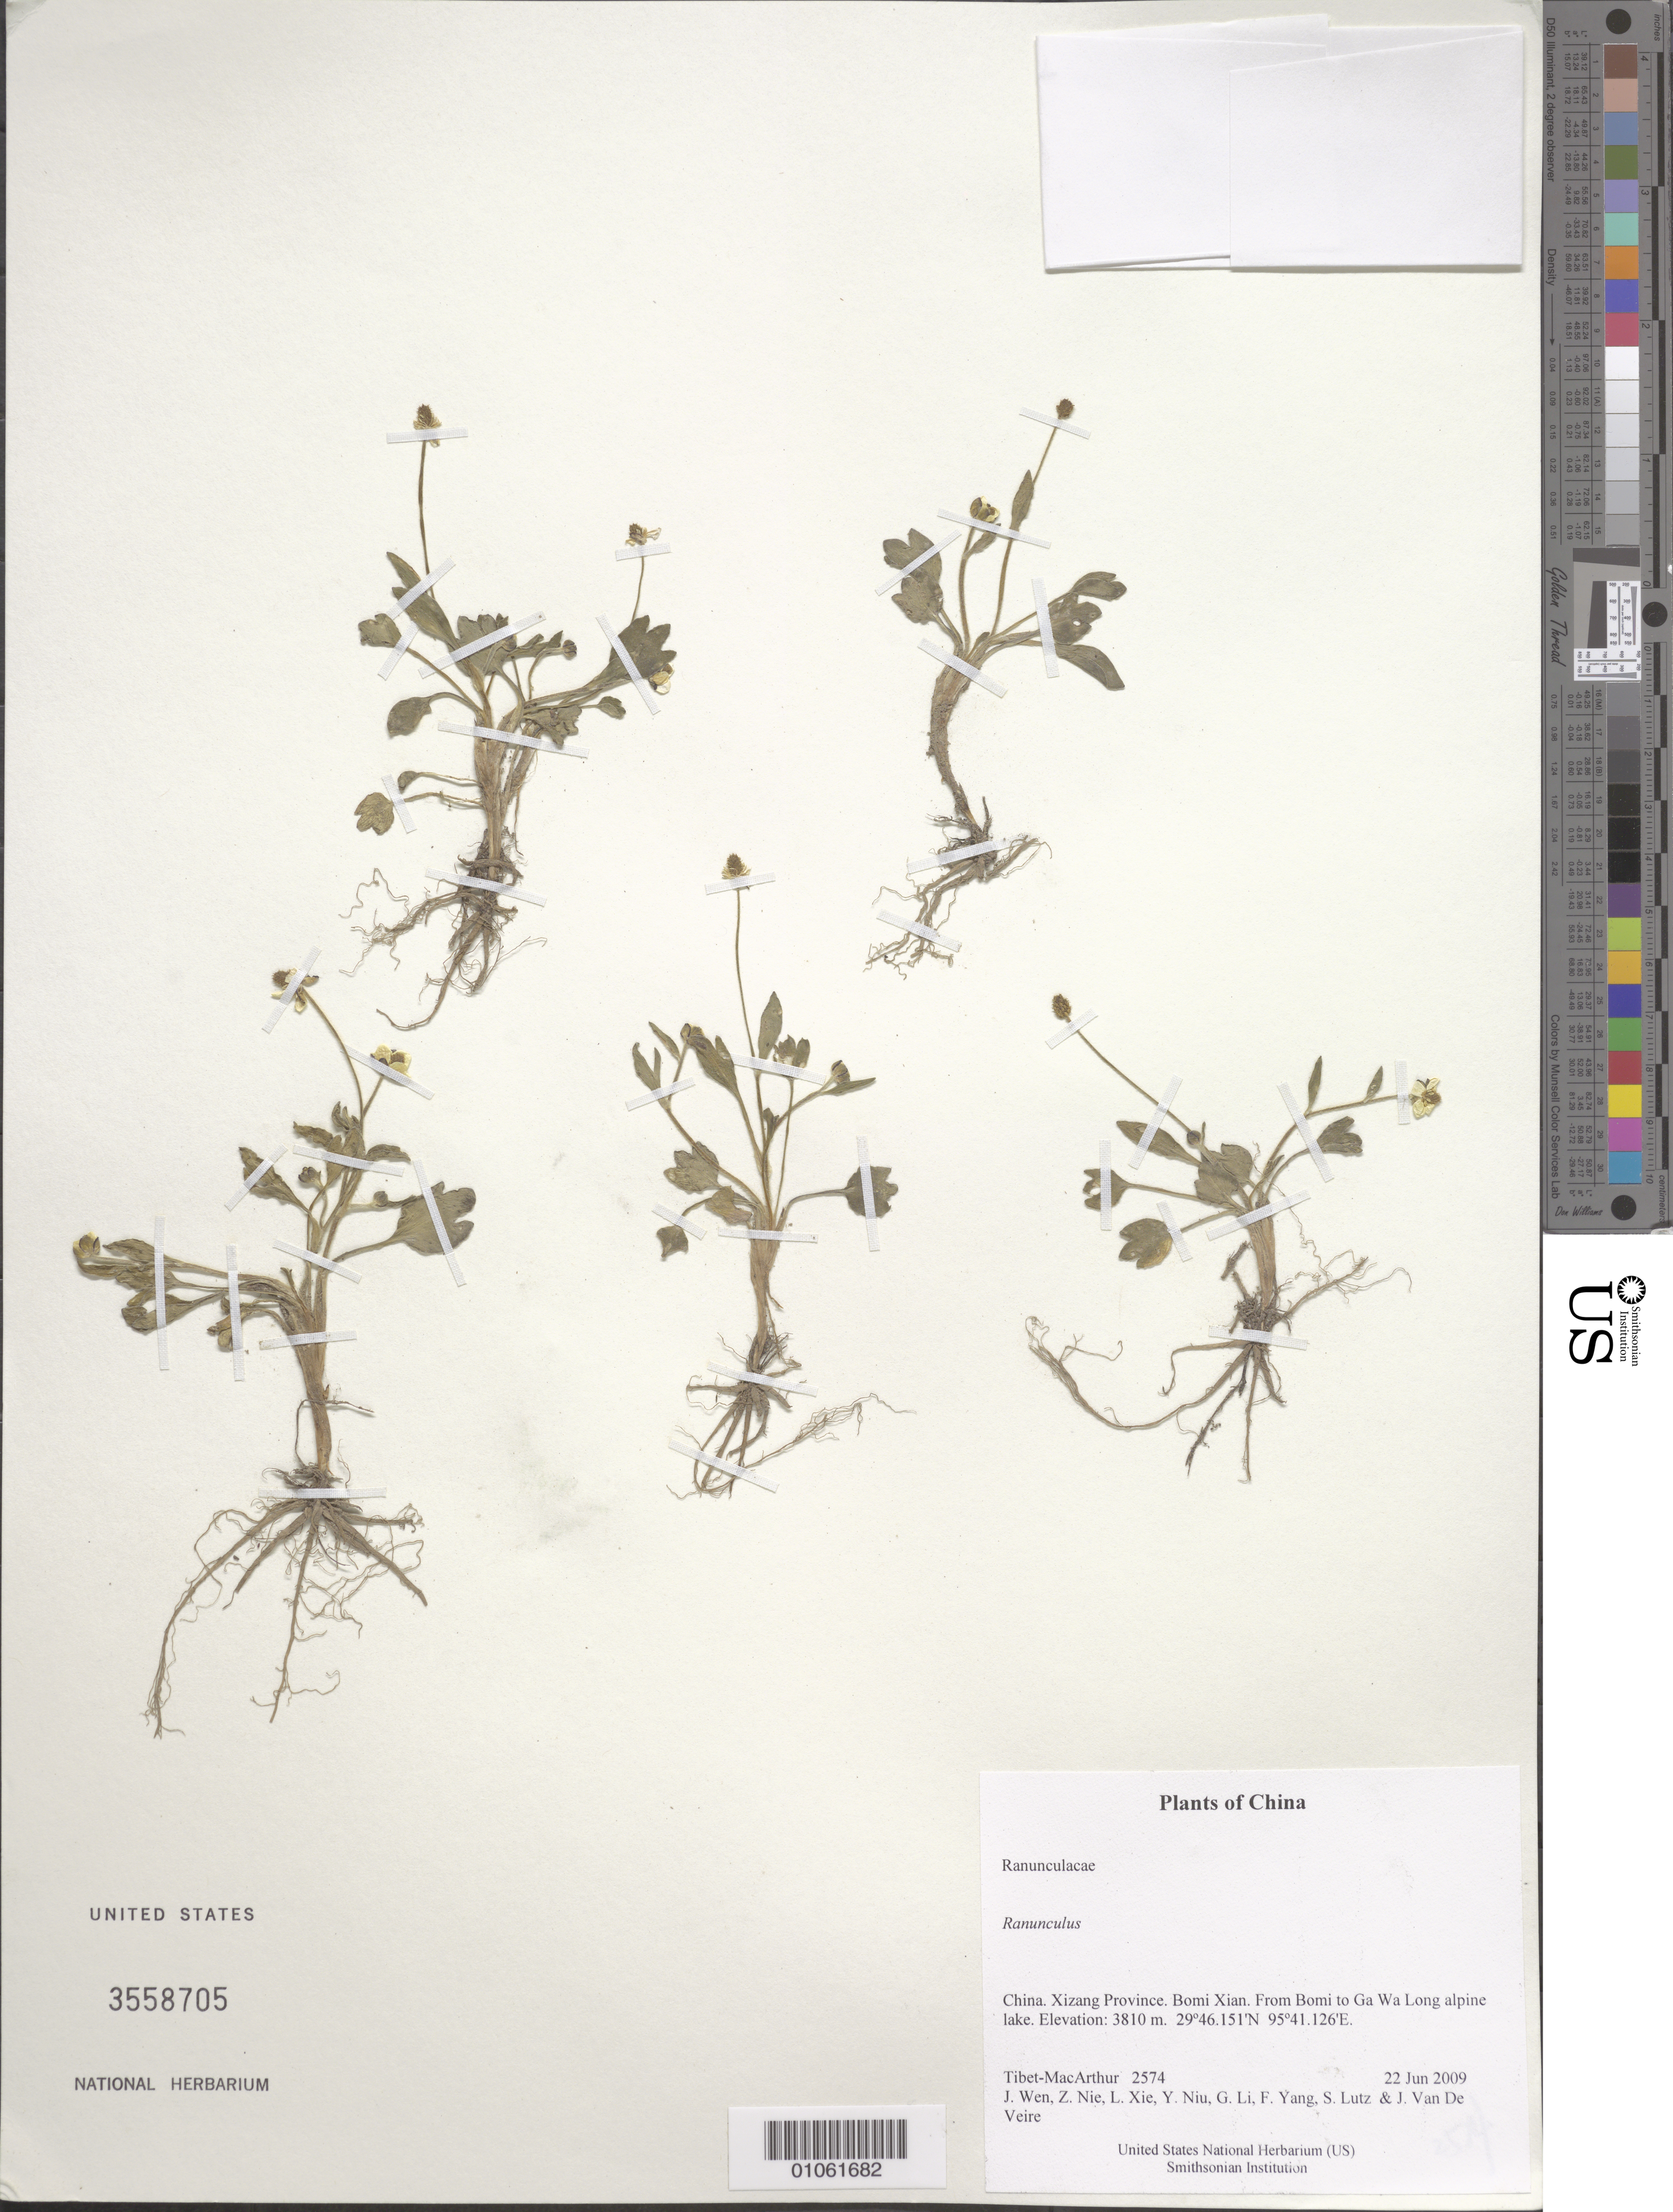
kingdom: Plantae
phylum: Tracheophyta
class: Magnoliopsida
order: Ranunculales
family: Ranunculaceae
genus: Ranunculus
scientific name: Ranunculus sp.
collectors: Tibet-MacArthur, J. Wen, Z. Nie, L. Xie, Y. Niu, G. Li, F. Yang, S. Lutz & J. Van De Veire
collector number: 2574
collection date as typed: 22 Jun 2009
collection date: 2009-06-22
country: China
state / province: Xizang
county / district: Bomi Xian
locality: From Bomi to Ga Wa Long alpine lake.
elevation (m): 3810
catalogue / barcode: US 3558705